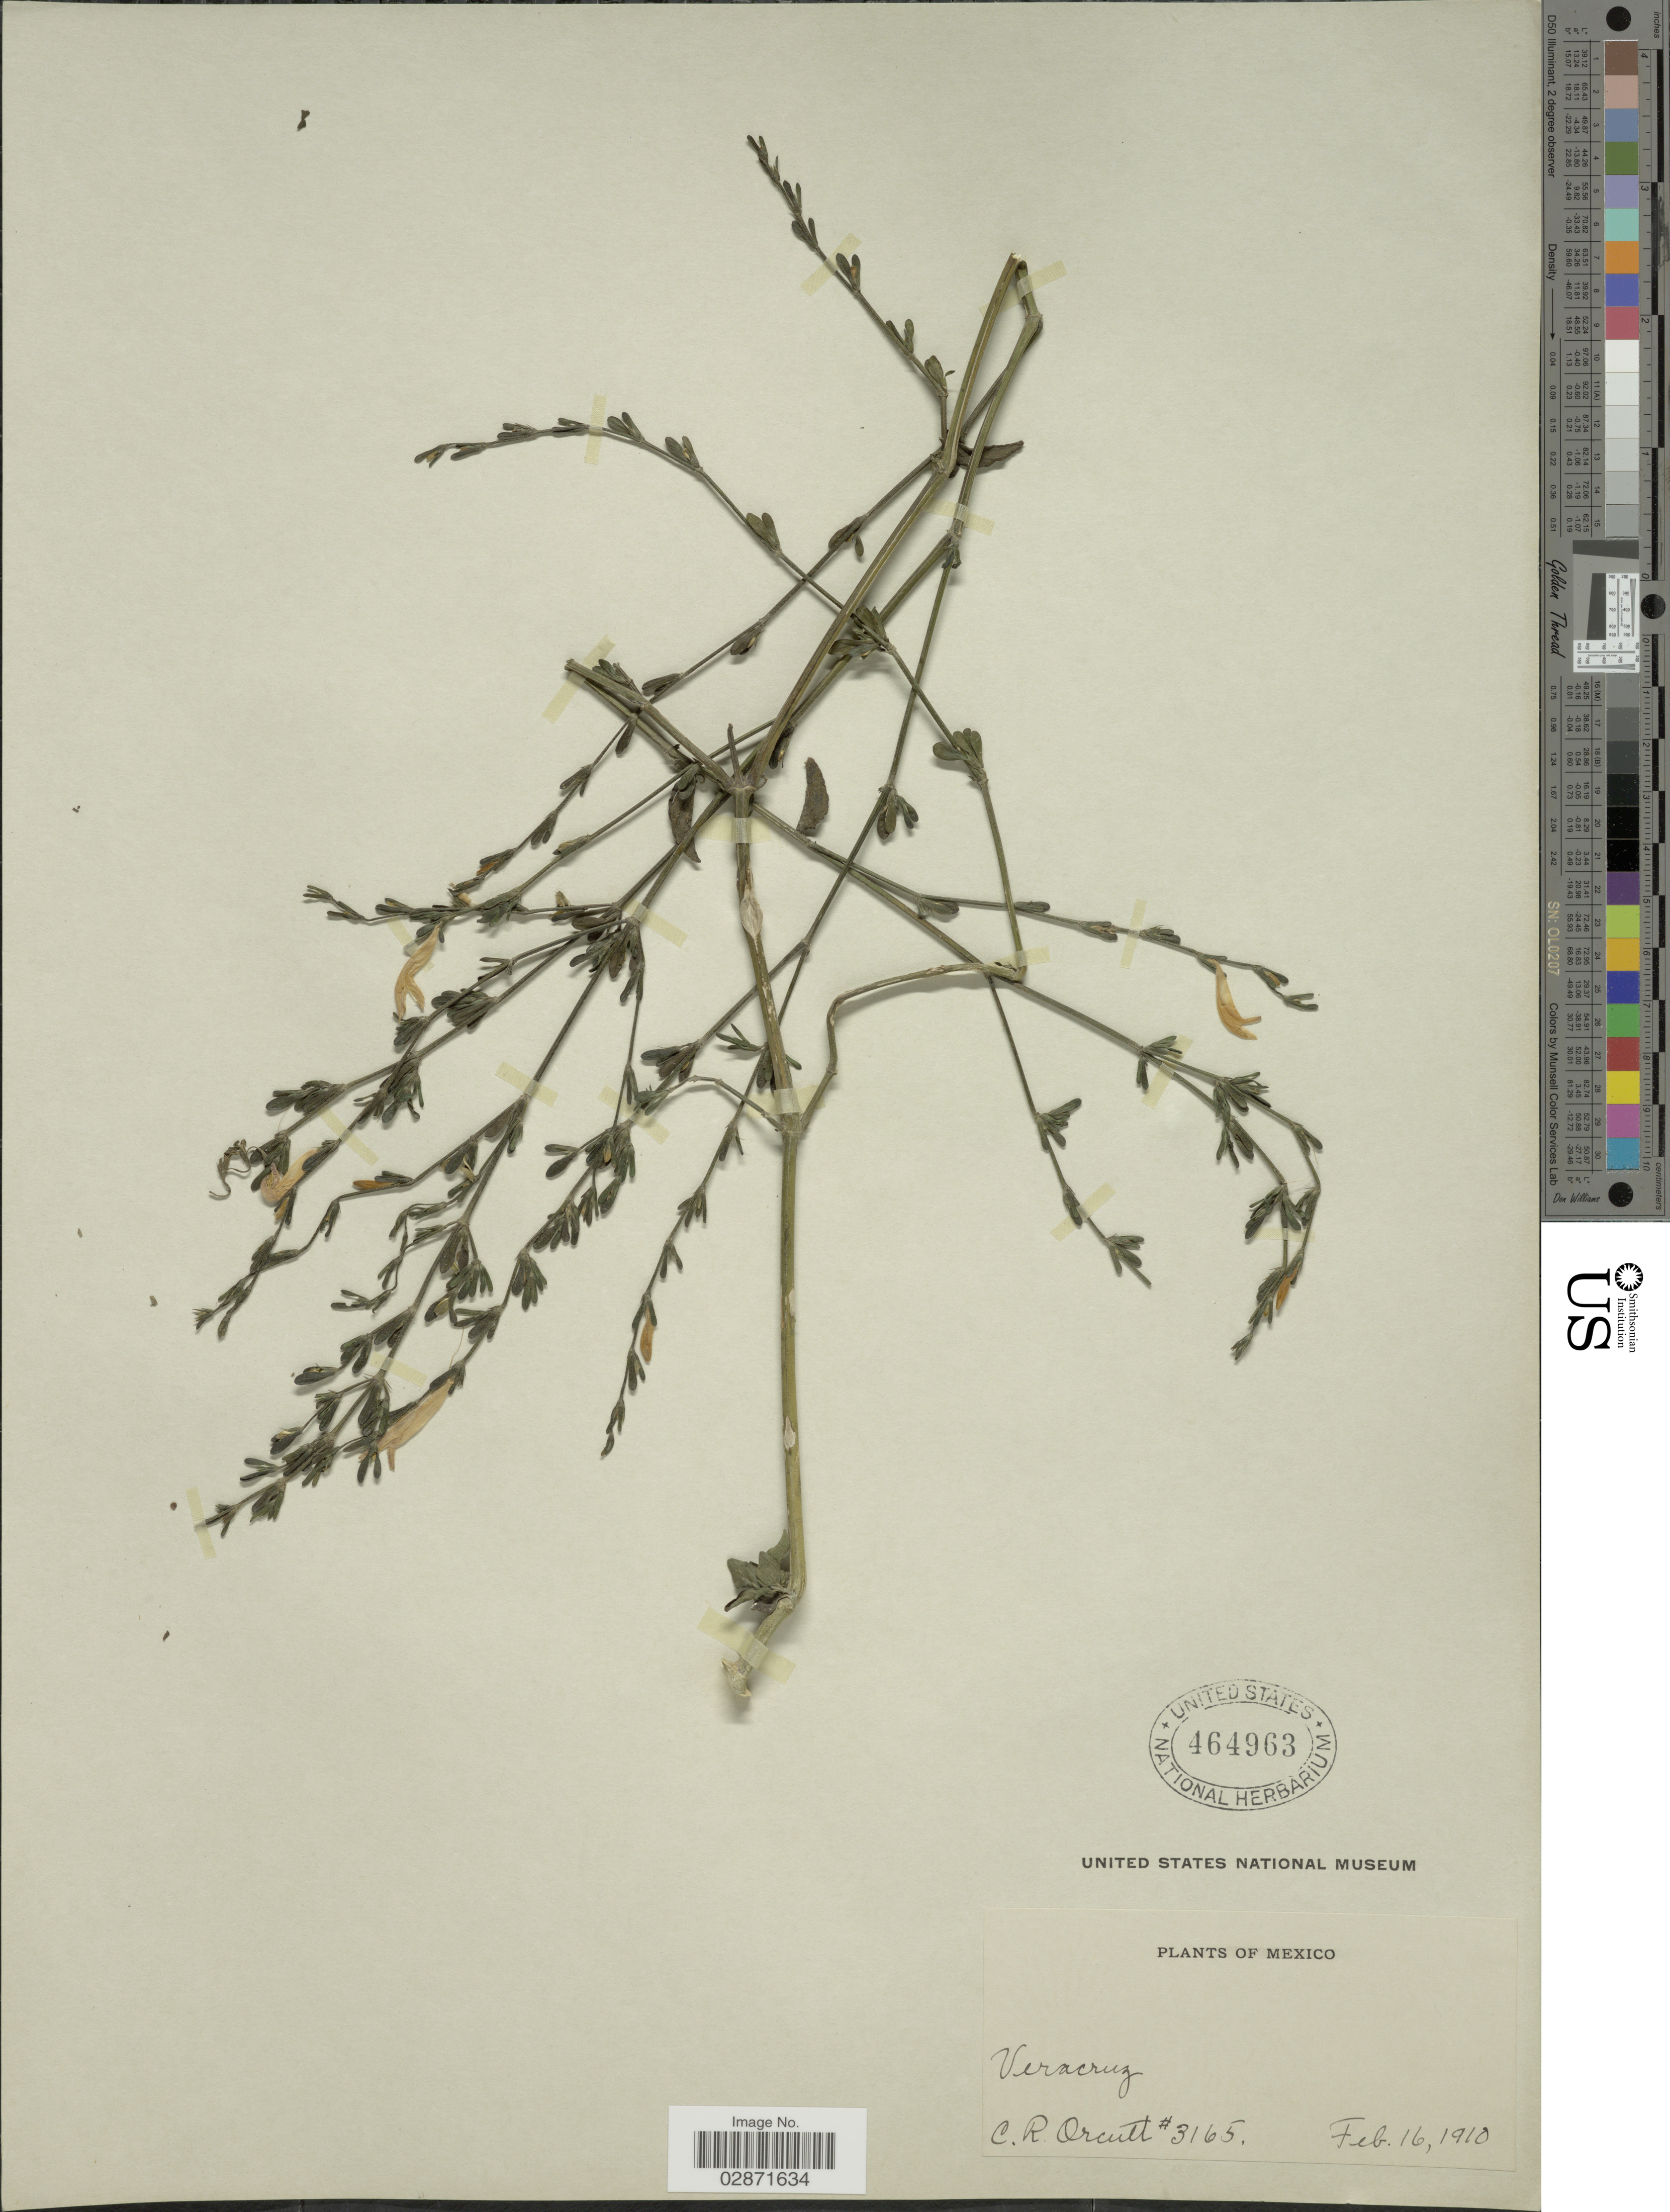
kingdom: Plantae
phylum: Tracheophyta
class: Magnoliopsida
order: Lamiales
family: Acanthaceae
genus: Dicliptera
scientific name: Dicliptera sexangularis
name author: (L.) Juss.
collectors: C. R. Orcutt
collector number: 3165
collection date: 1910-02-16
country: Mexico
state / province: Veracruz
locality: Veracruz.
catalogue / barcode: US 464963